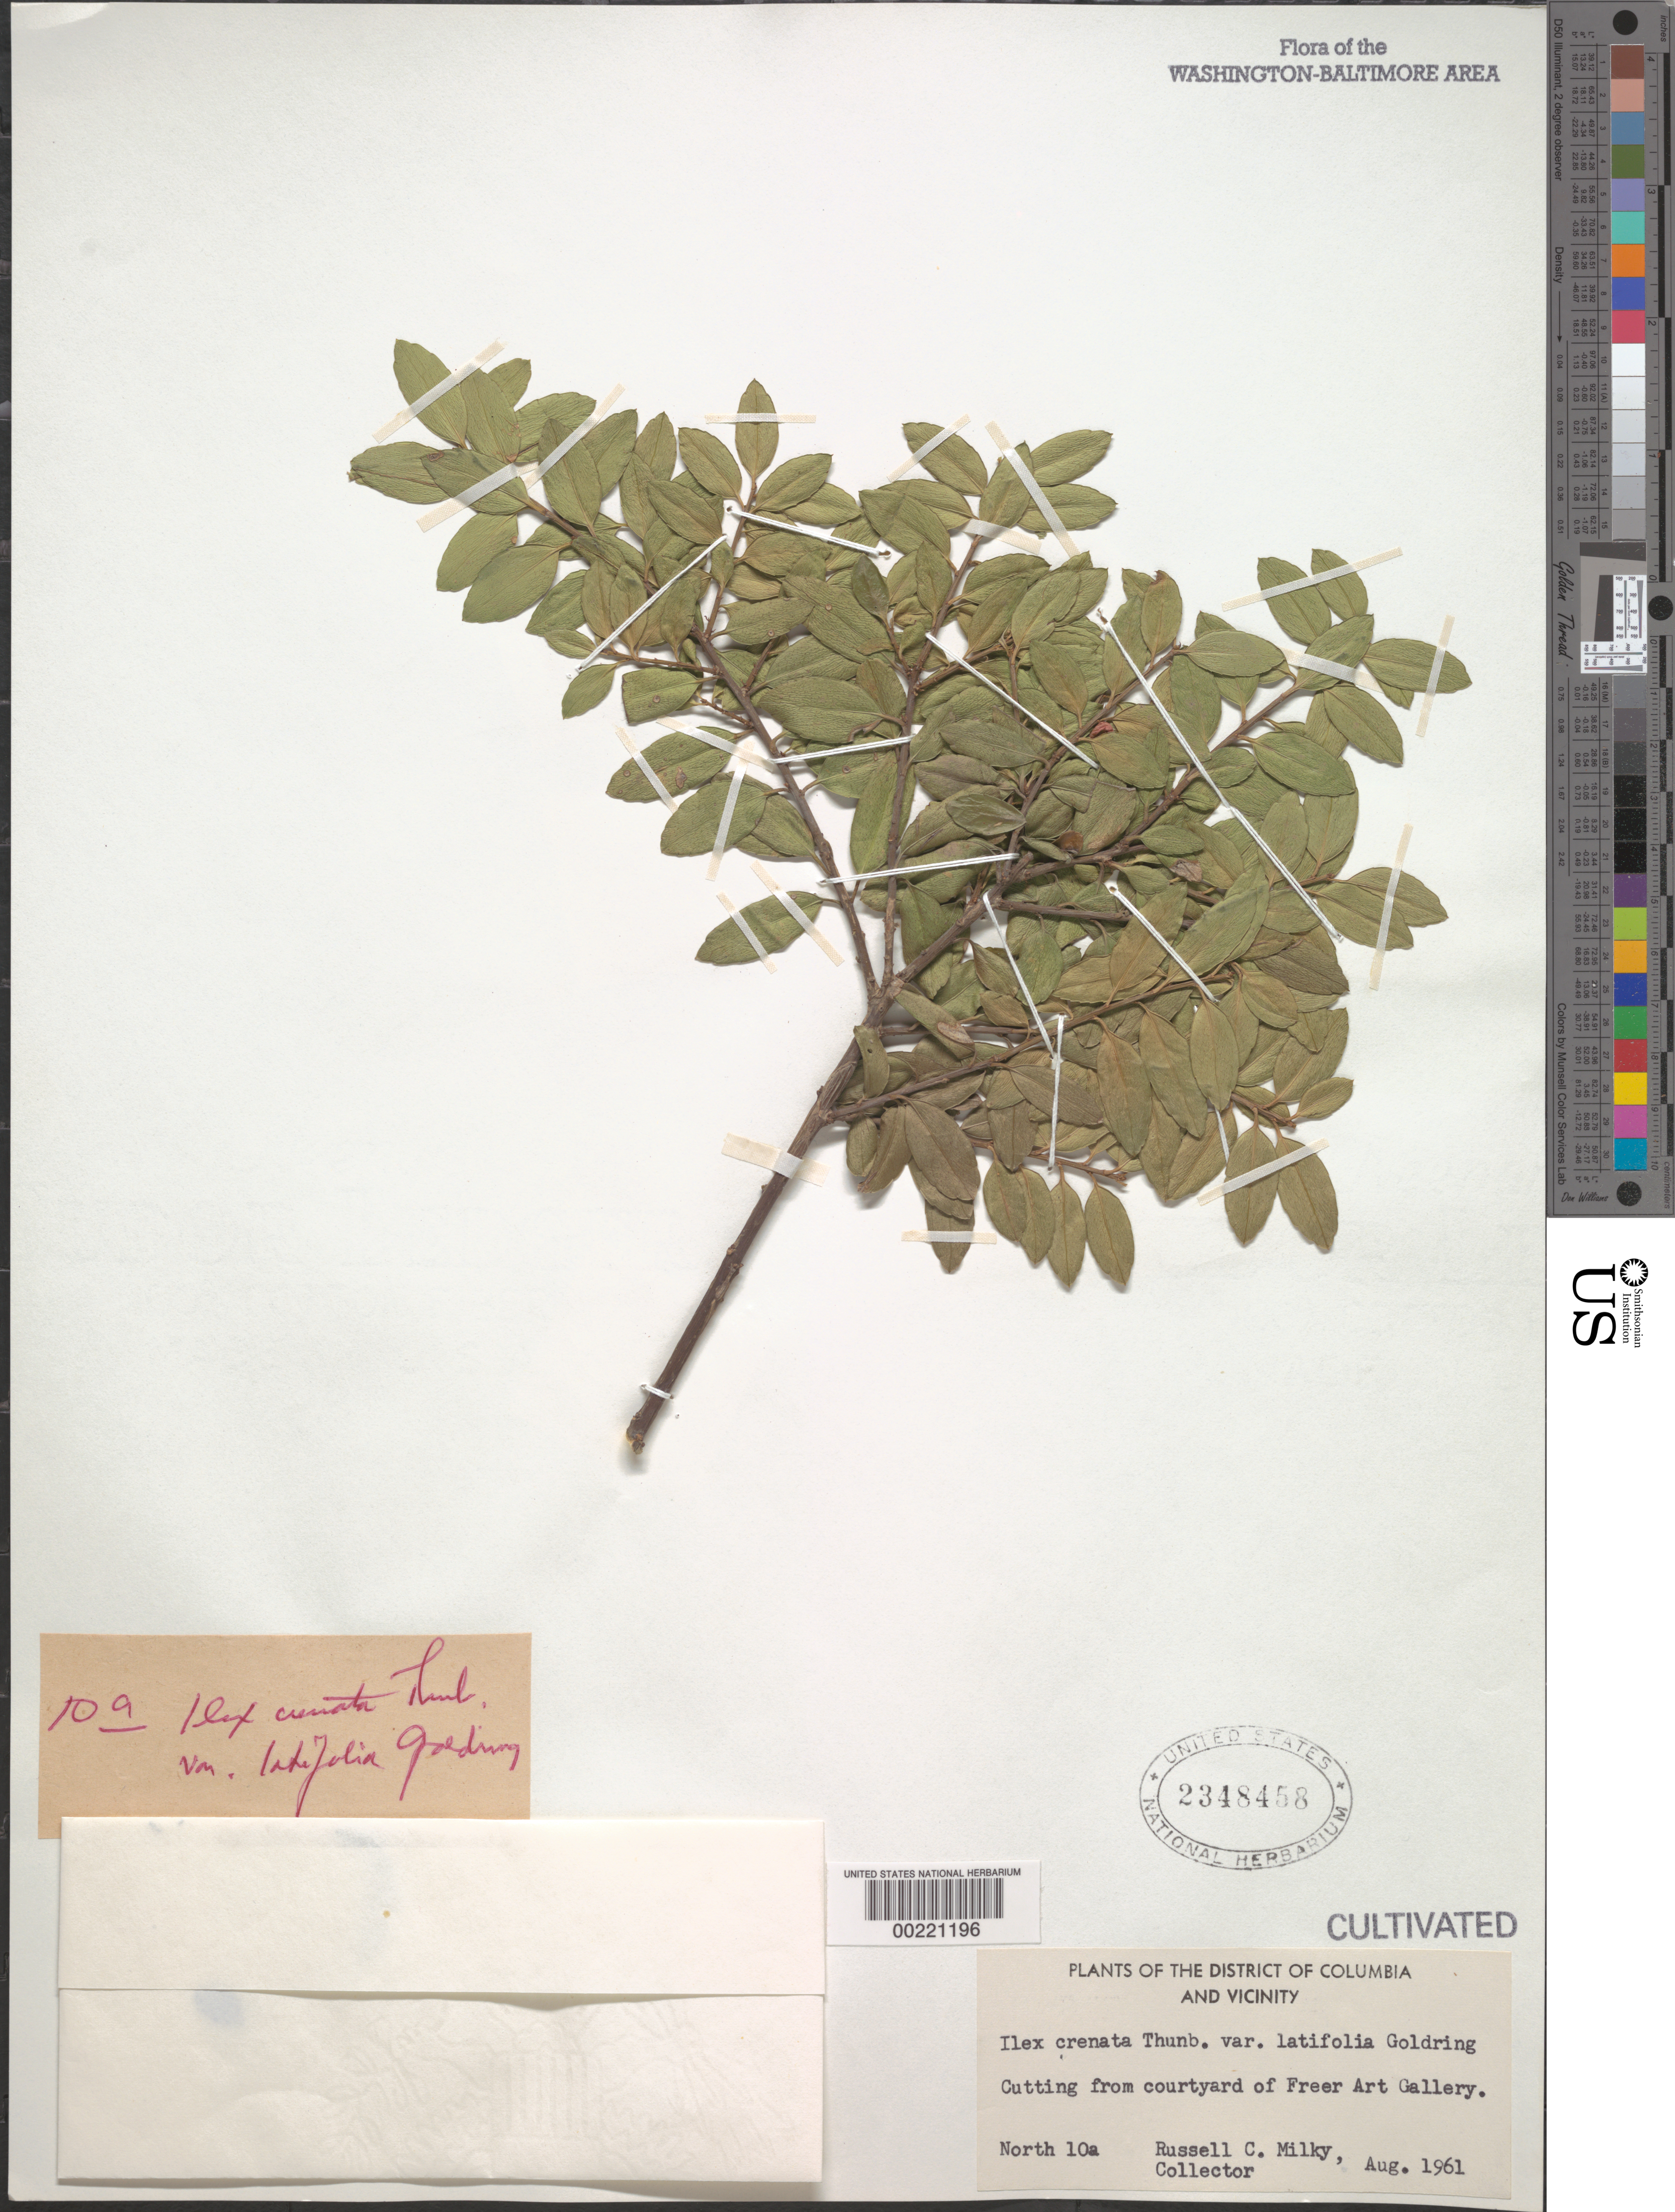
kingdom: Plantae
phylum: Tracheophyta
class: Magnoliopsida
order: Aquifoliales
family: Aquifoliaceae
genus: Ilex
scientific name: Ilex crenata var. latifolia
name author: Goldring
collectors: R. Milky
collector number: North 10A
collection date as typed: Aug 1961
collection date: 1961-08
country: United States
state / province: District of Columbia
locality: Courtyard of Freer Gallery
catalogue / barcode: US 2348458